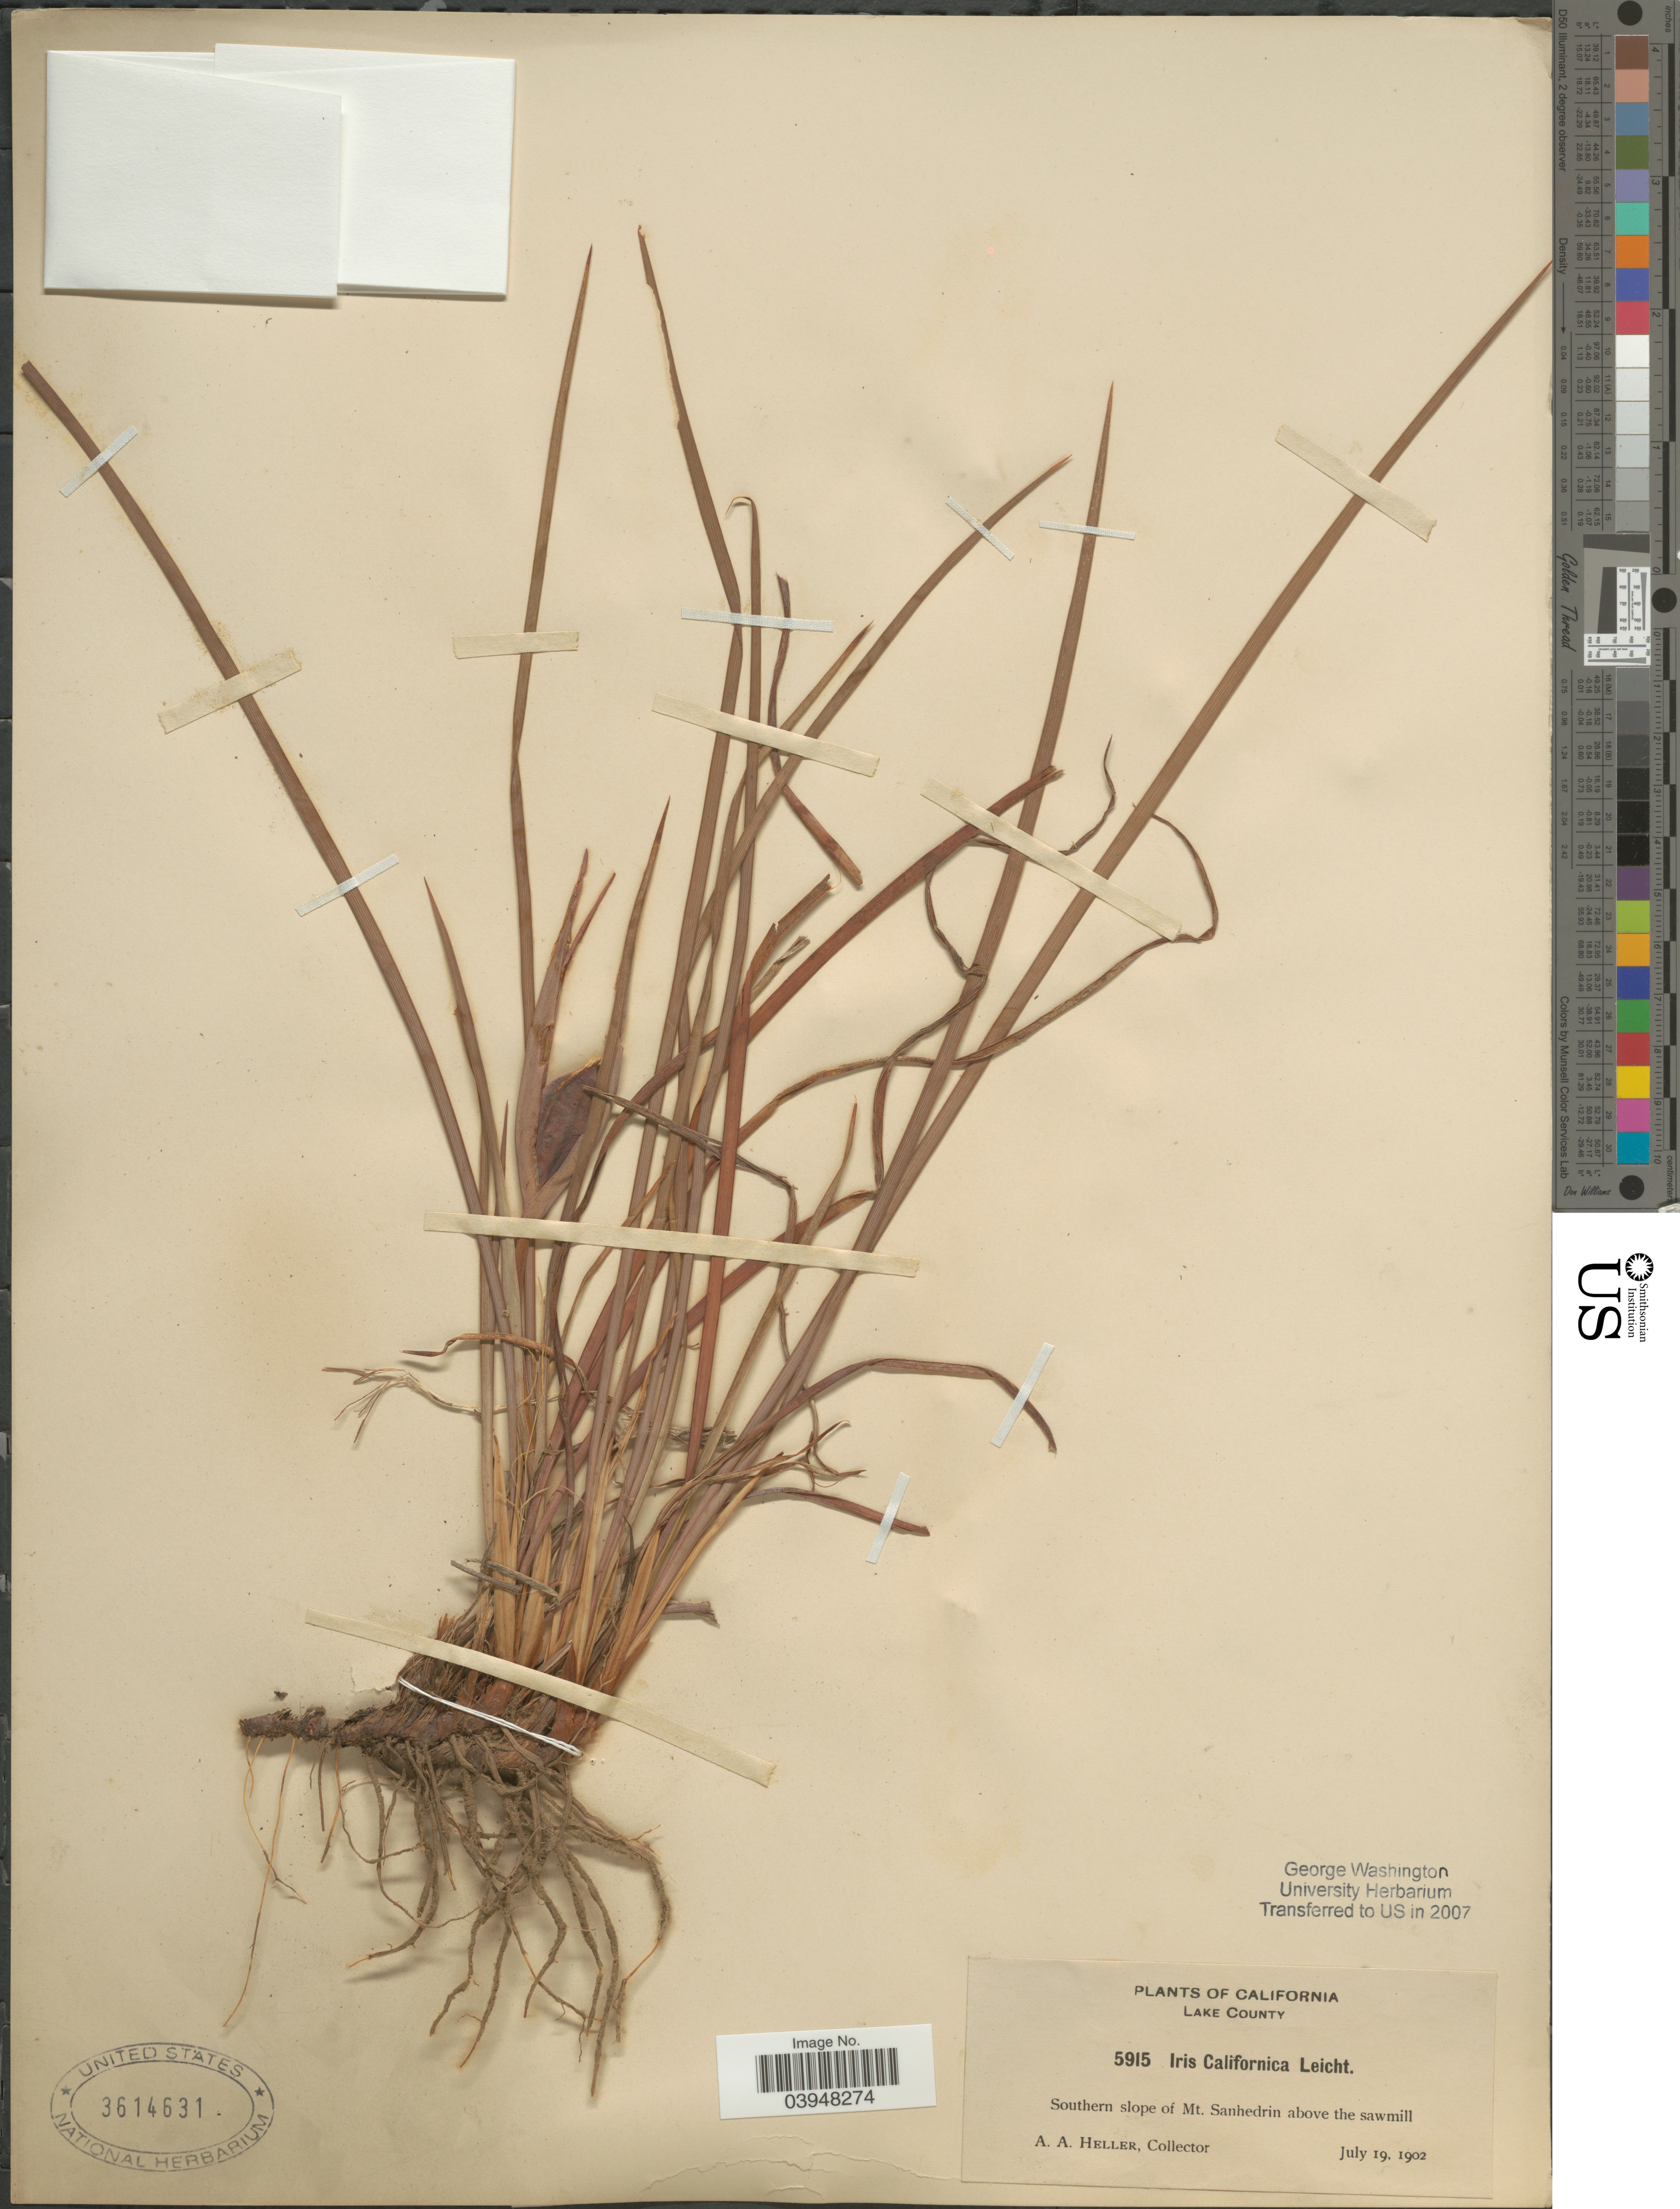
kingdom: Plantae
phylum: Tracheophyta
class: Liliopsida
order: Asparagales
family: Iridaceae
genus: Iris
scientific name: Iris californica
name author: Leichtlin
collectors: A. A. Heller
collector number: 5915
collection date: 1902-07-19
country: United States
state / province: California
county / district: Lake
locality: Lake County. Southern slope of Mt. Sanhedrin above the sawmill.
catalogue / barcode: US 3614631